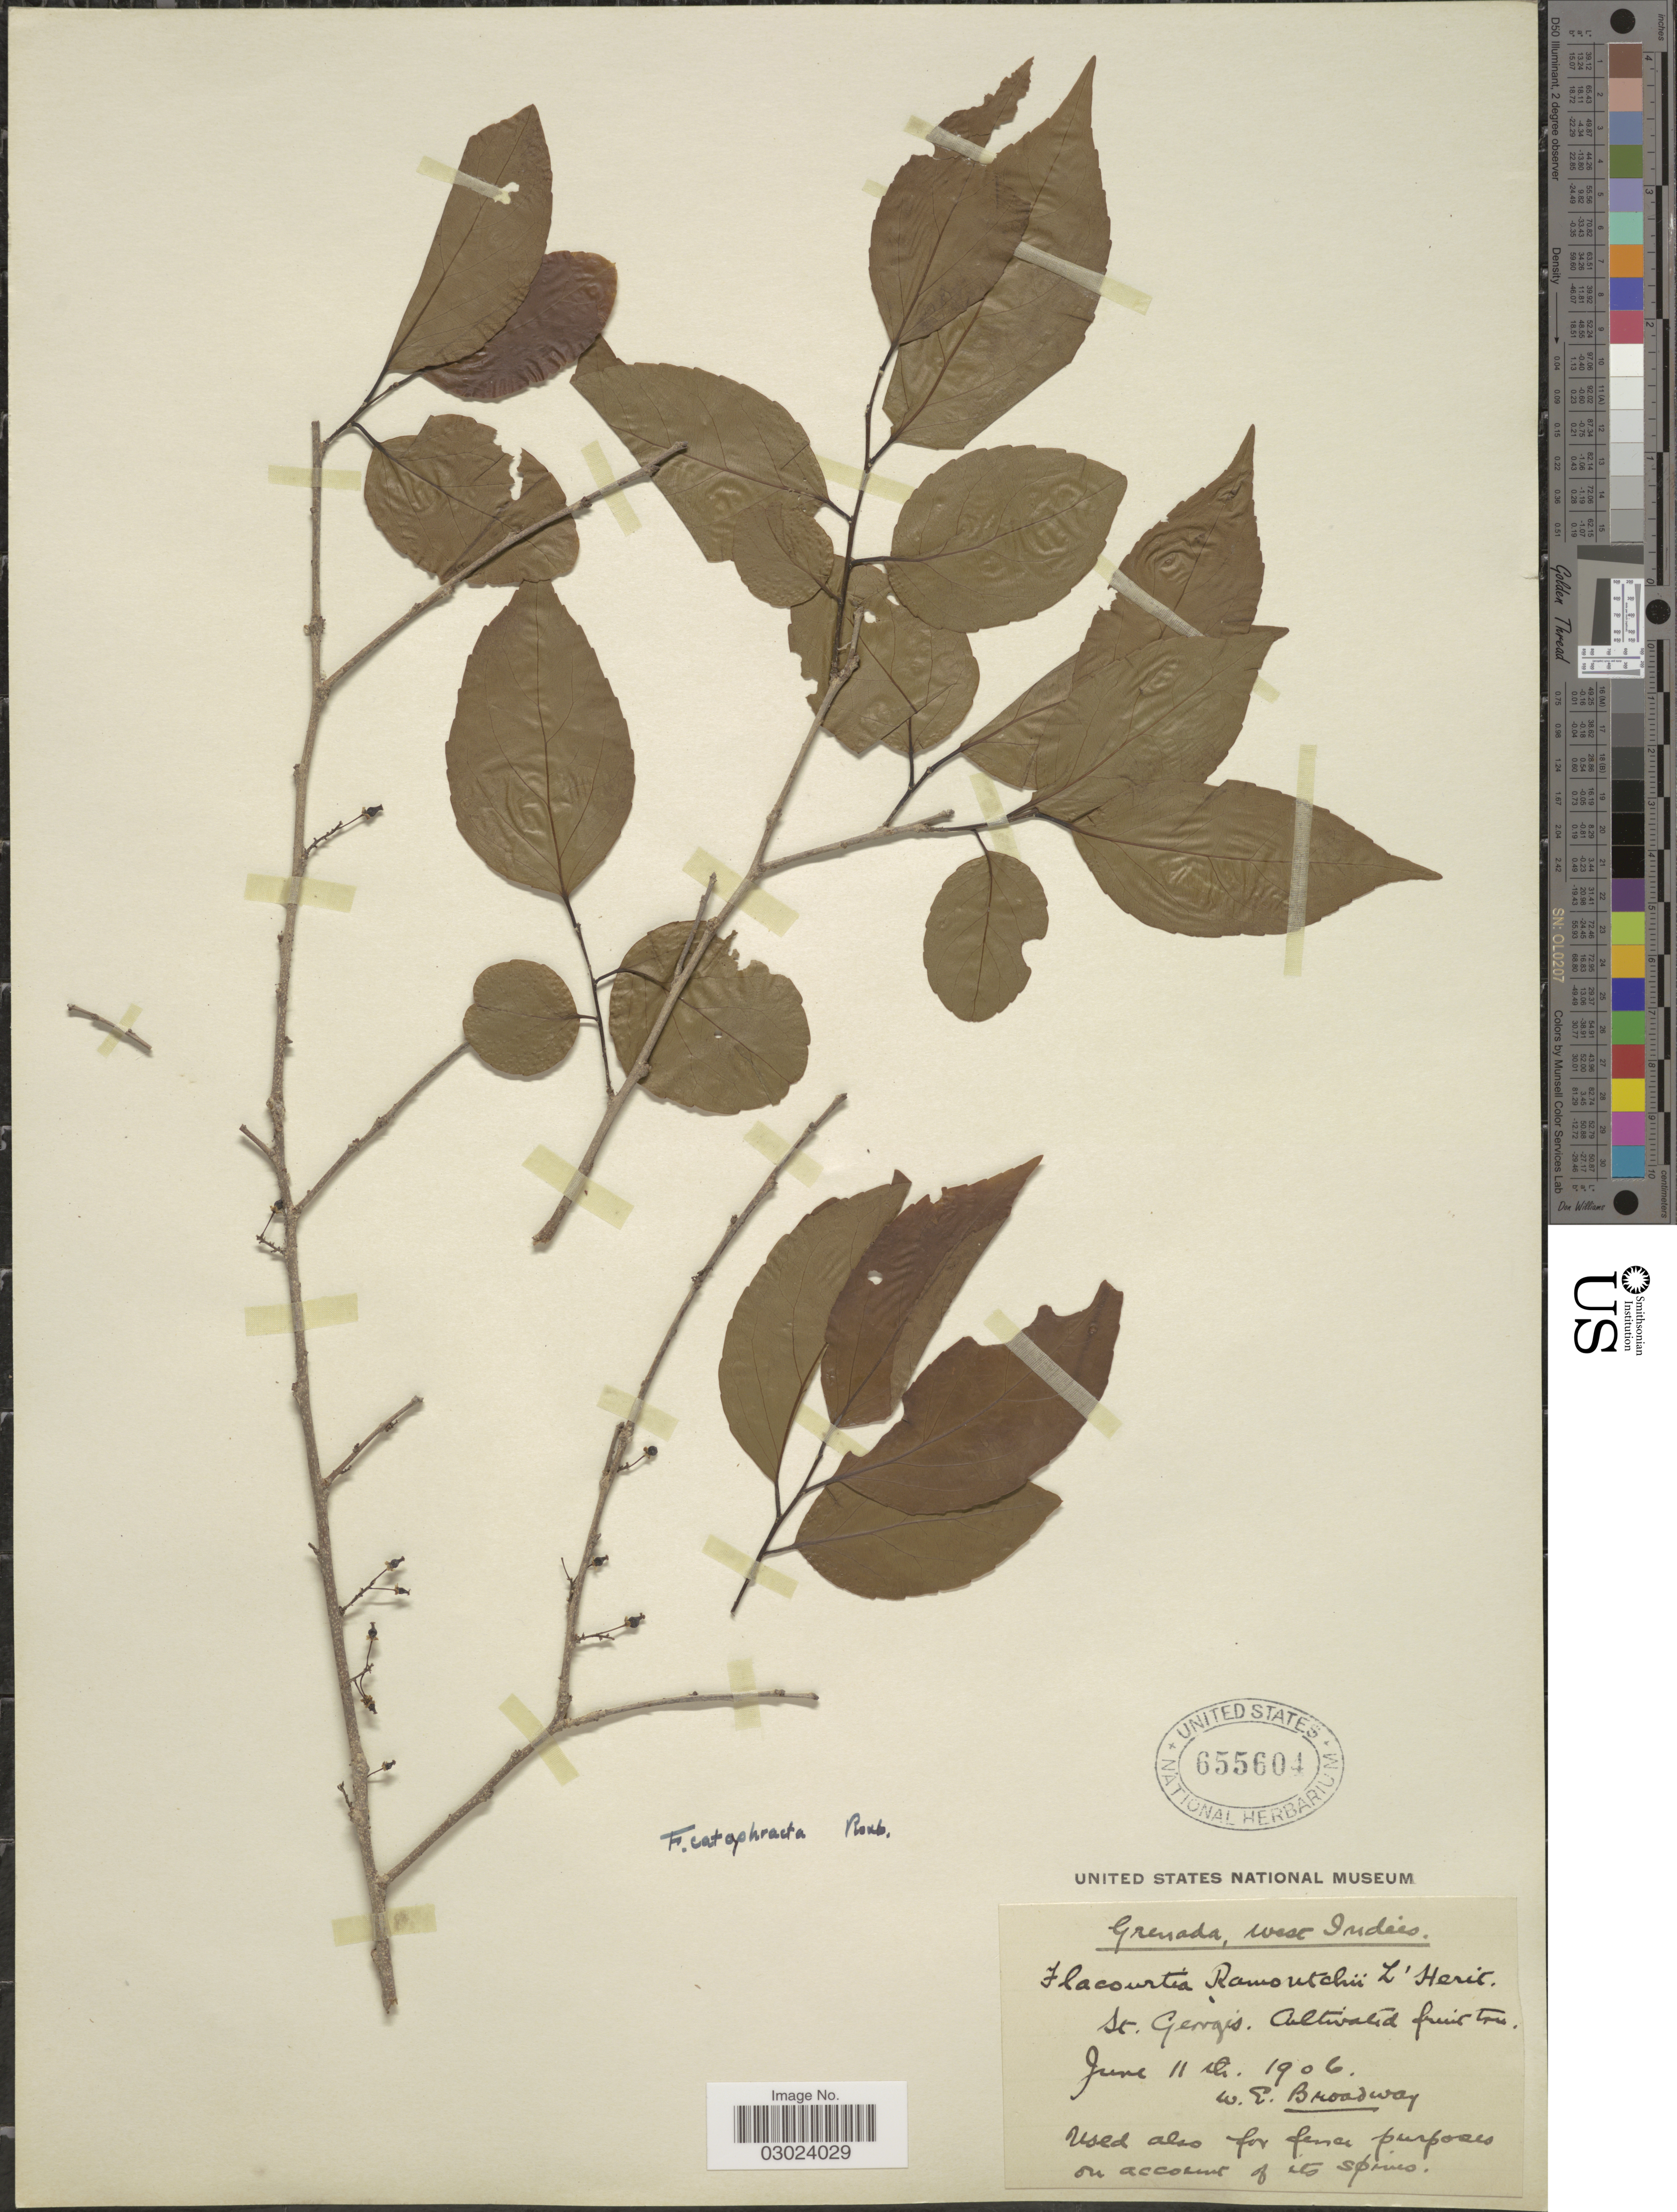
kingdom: Plantae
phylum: Tracheophyta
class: Magnoliopsida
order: Malpighiales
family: Salicaceae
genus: Flacourtia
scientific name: Flacourtia jangomas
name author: (Lour.) Raeusch.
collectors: W. E. Broadway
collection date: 1906-06-11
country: Grenada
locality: West Indies. St. Georgia.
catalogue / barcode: US 655604